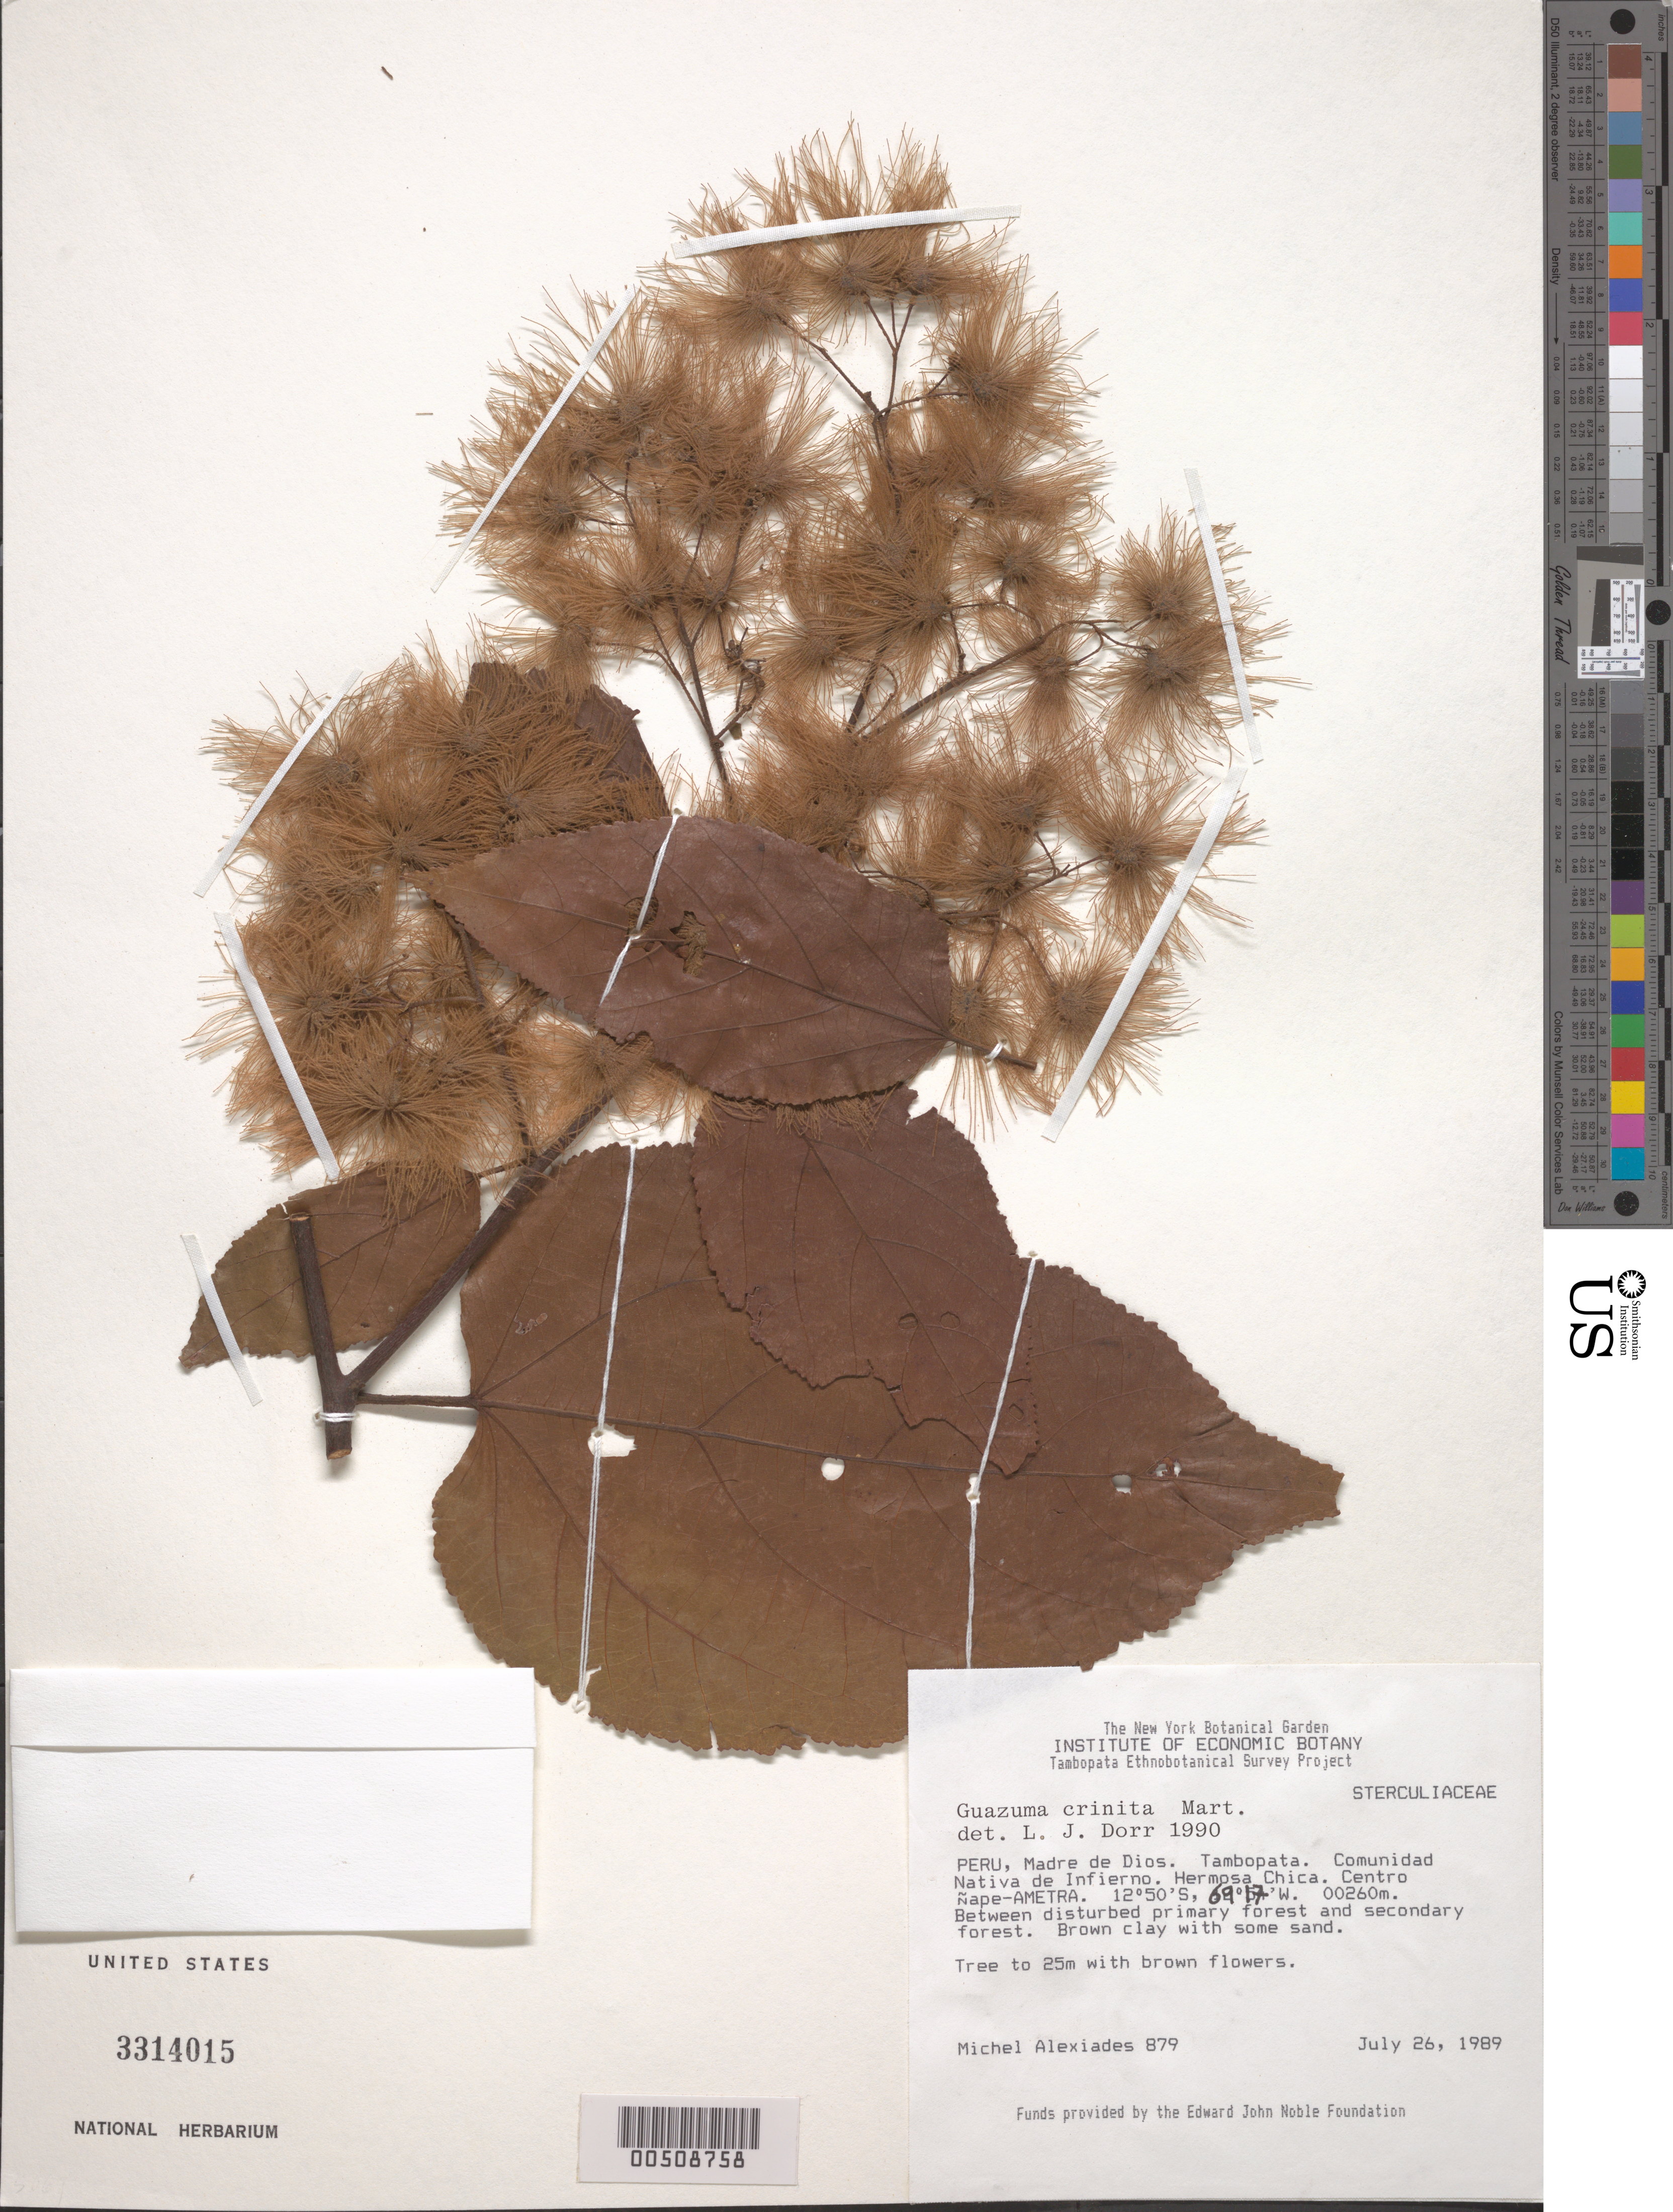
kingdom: Plantae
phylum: Tracheophyta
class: Magnoliopsida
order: Malvales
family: Malvaceae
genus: Guazuma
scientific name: Guazuma crinita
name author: Mart.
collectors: M. Alexiades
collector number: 879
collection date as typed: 26 Jul 1989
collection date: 1989-07-26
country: Peru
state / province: Madre de Dios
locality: Tambopata, infierno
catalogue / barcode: US 3314015